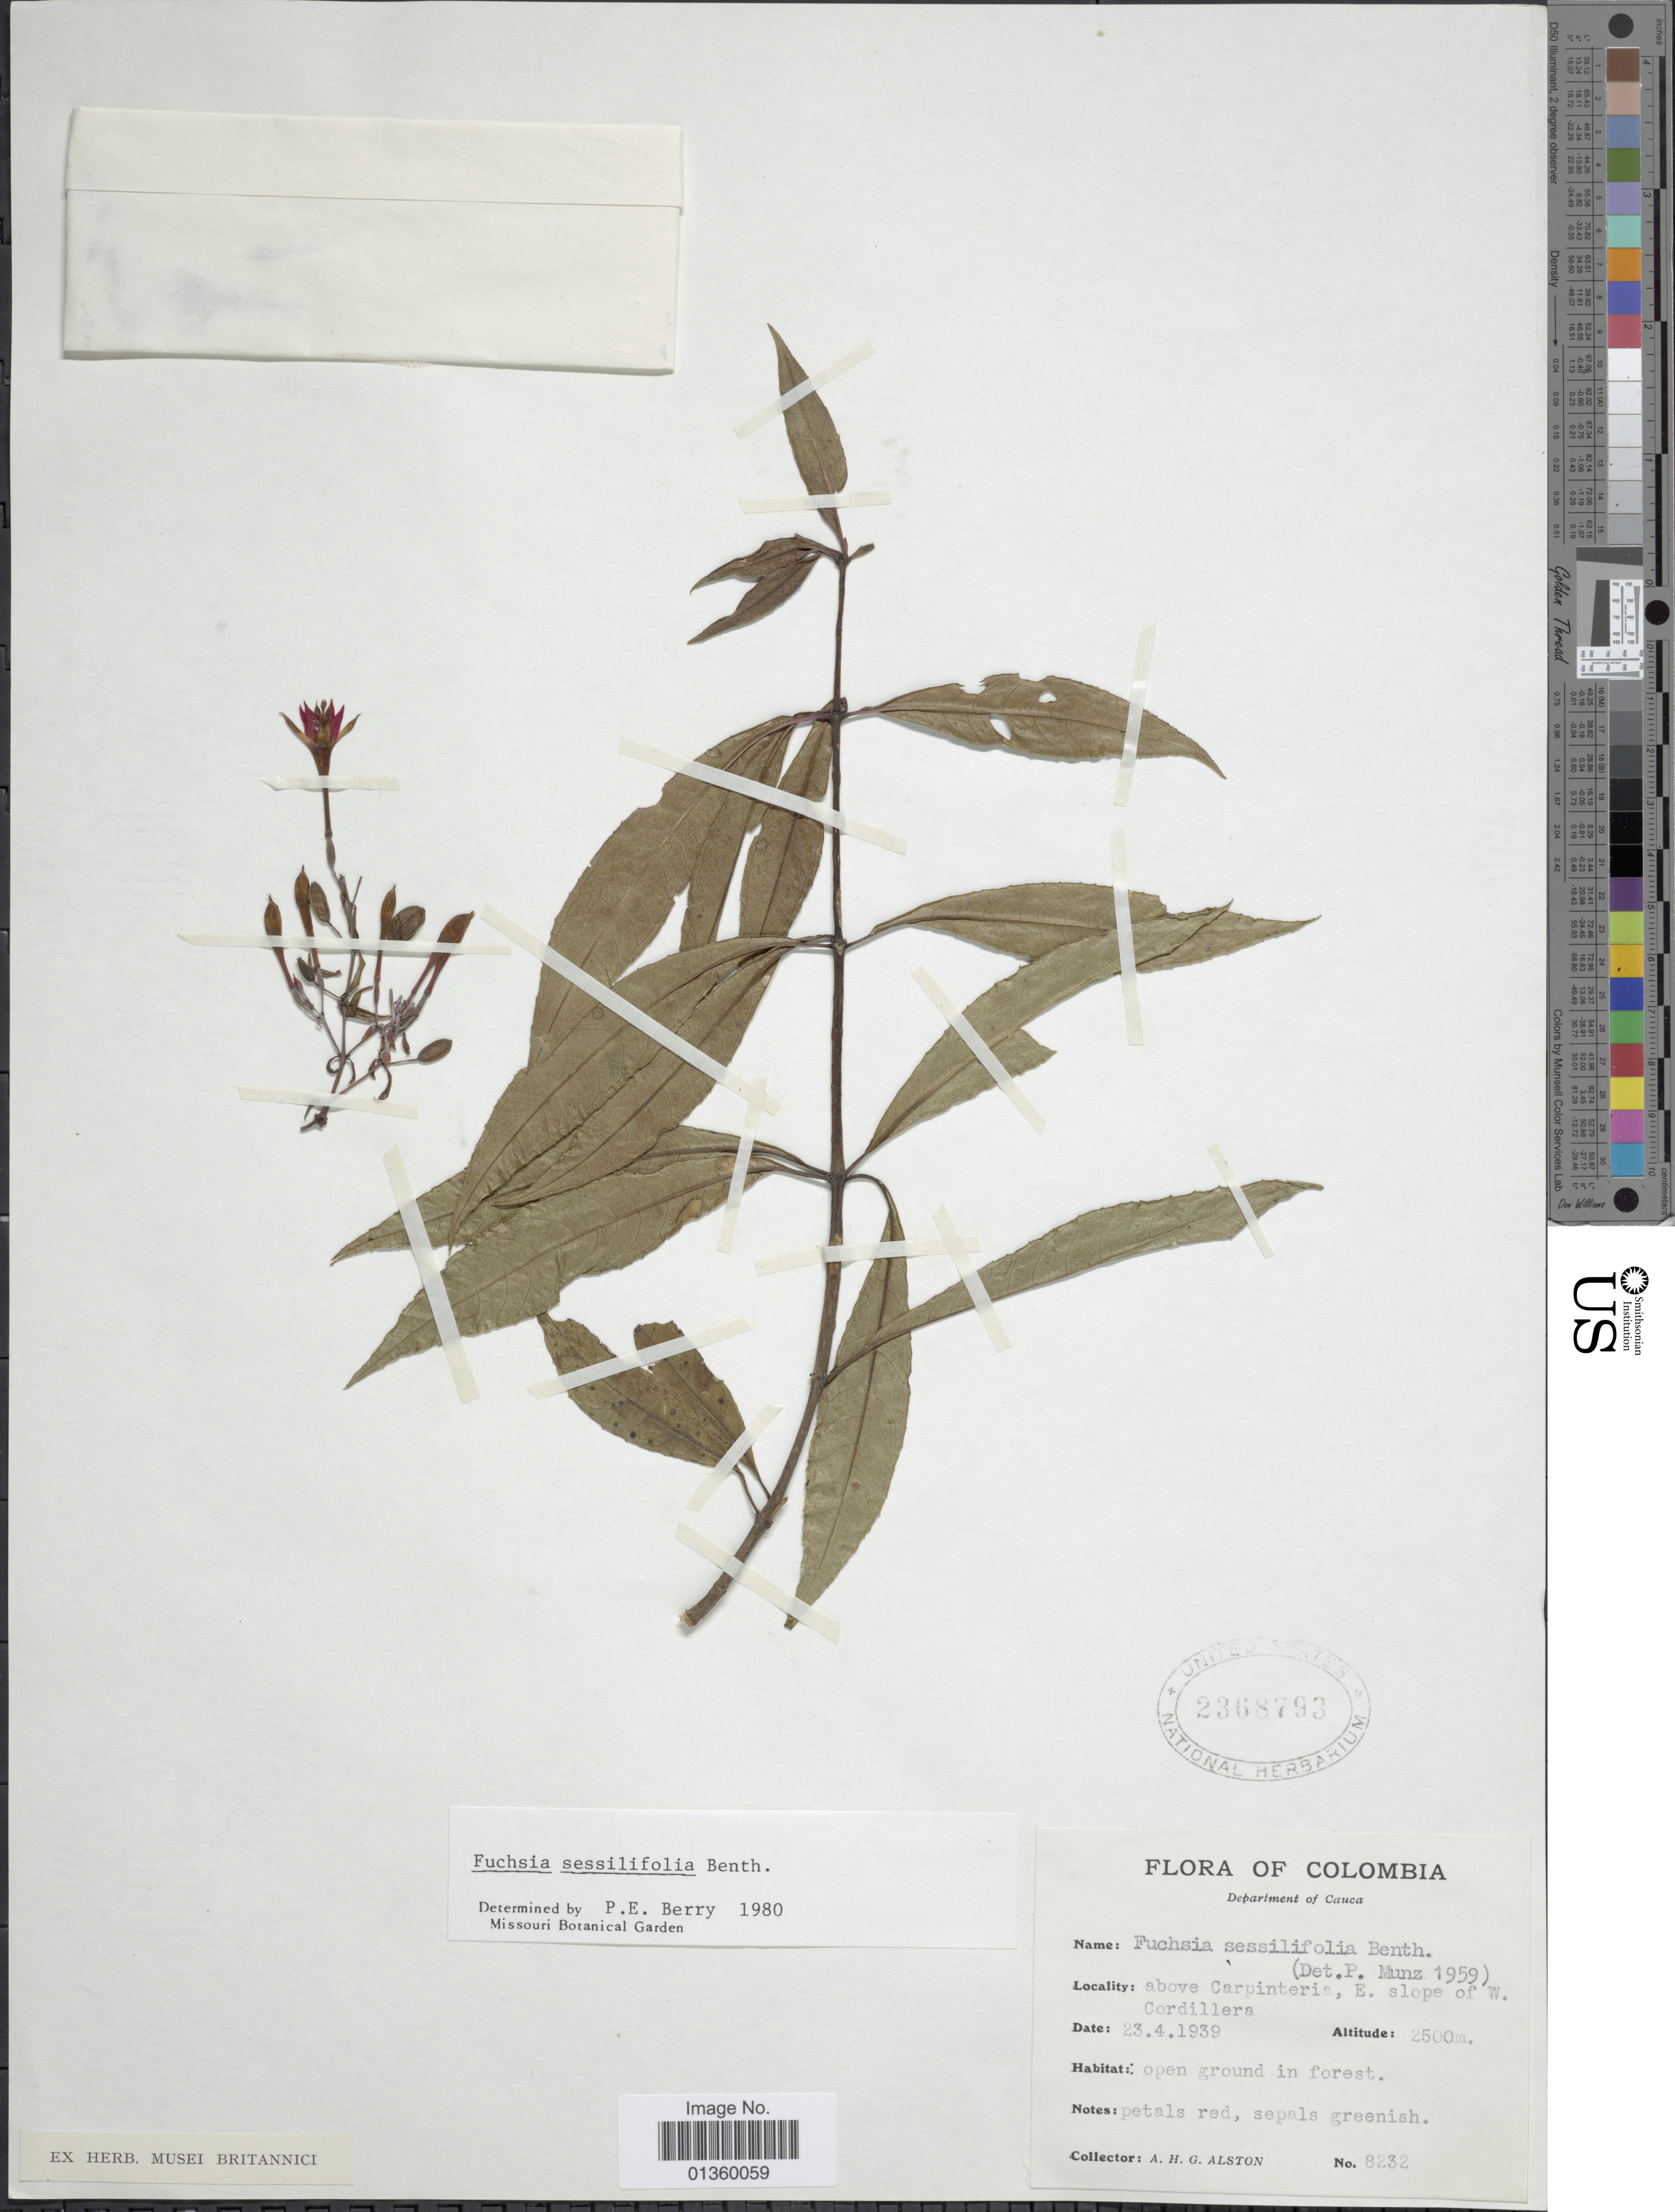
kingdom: Plantae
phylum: Tracheophyta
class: Magnoliopsida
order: Myrtales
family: Onagraceae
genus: Fuchsia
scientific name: Fuchsia sessilifolia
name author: Benth.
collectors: A. H. Alston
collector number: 8232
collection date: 1939-04-23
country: Colombia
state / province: Cauca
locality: Above Carpinteria, E. slope of W. Cordillera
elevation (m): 2500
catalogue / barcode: US 2368793